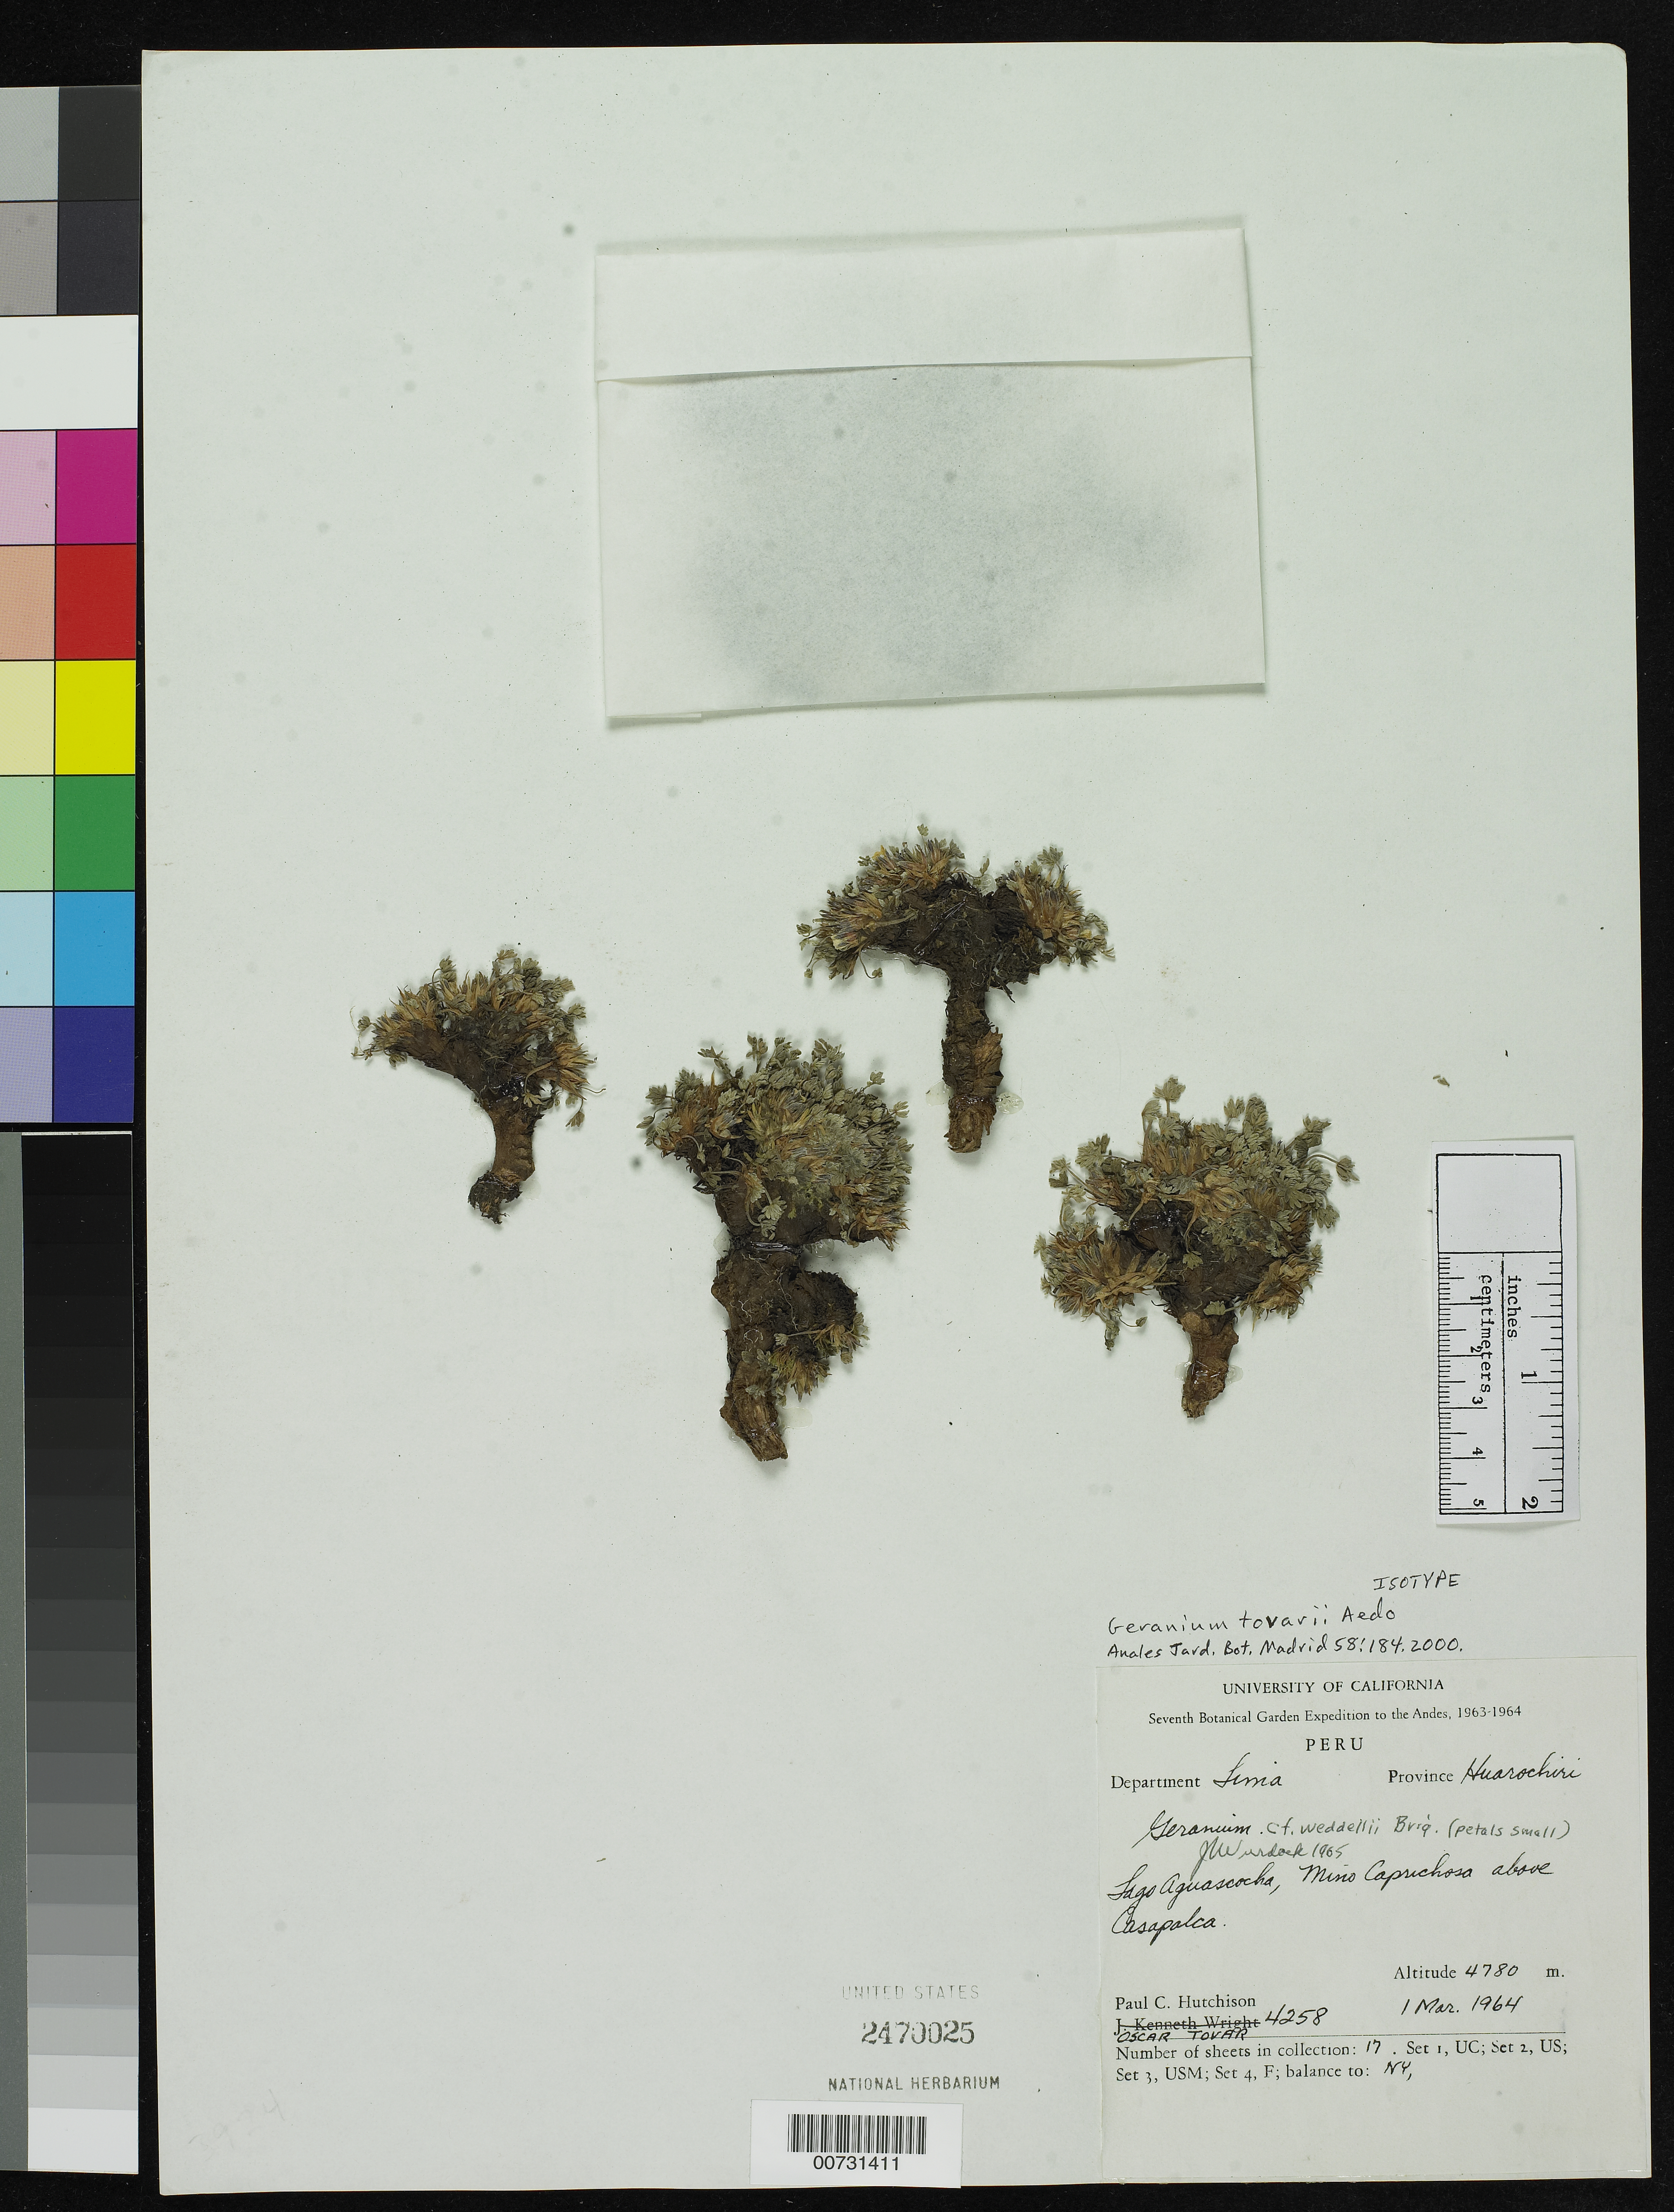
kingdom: Plantae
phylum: Tracheophyta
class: Magnoliopsida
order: Geraniales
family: Geraniaceae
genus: Geranium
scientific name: Geranium tovarii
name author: Aedo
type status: Isotype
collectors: P. C. Hutchison & Ó. Tovar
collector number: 4258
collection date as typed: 01 Mar 1964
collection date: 1964-03-01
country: Peru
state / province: Lima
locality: Province Huarochiri. Lago Aguascocha, Mino Caprichosa above Casapalca.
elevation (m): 4780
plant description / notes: Holotype at F.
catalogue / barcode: US 2470025